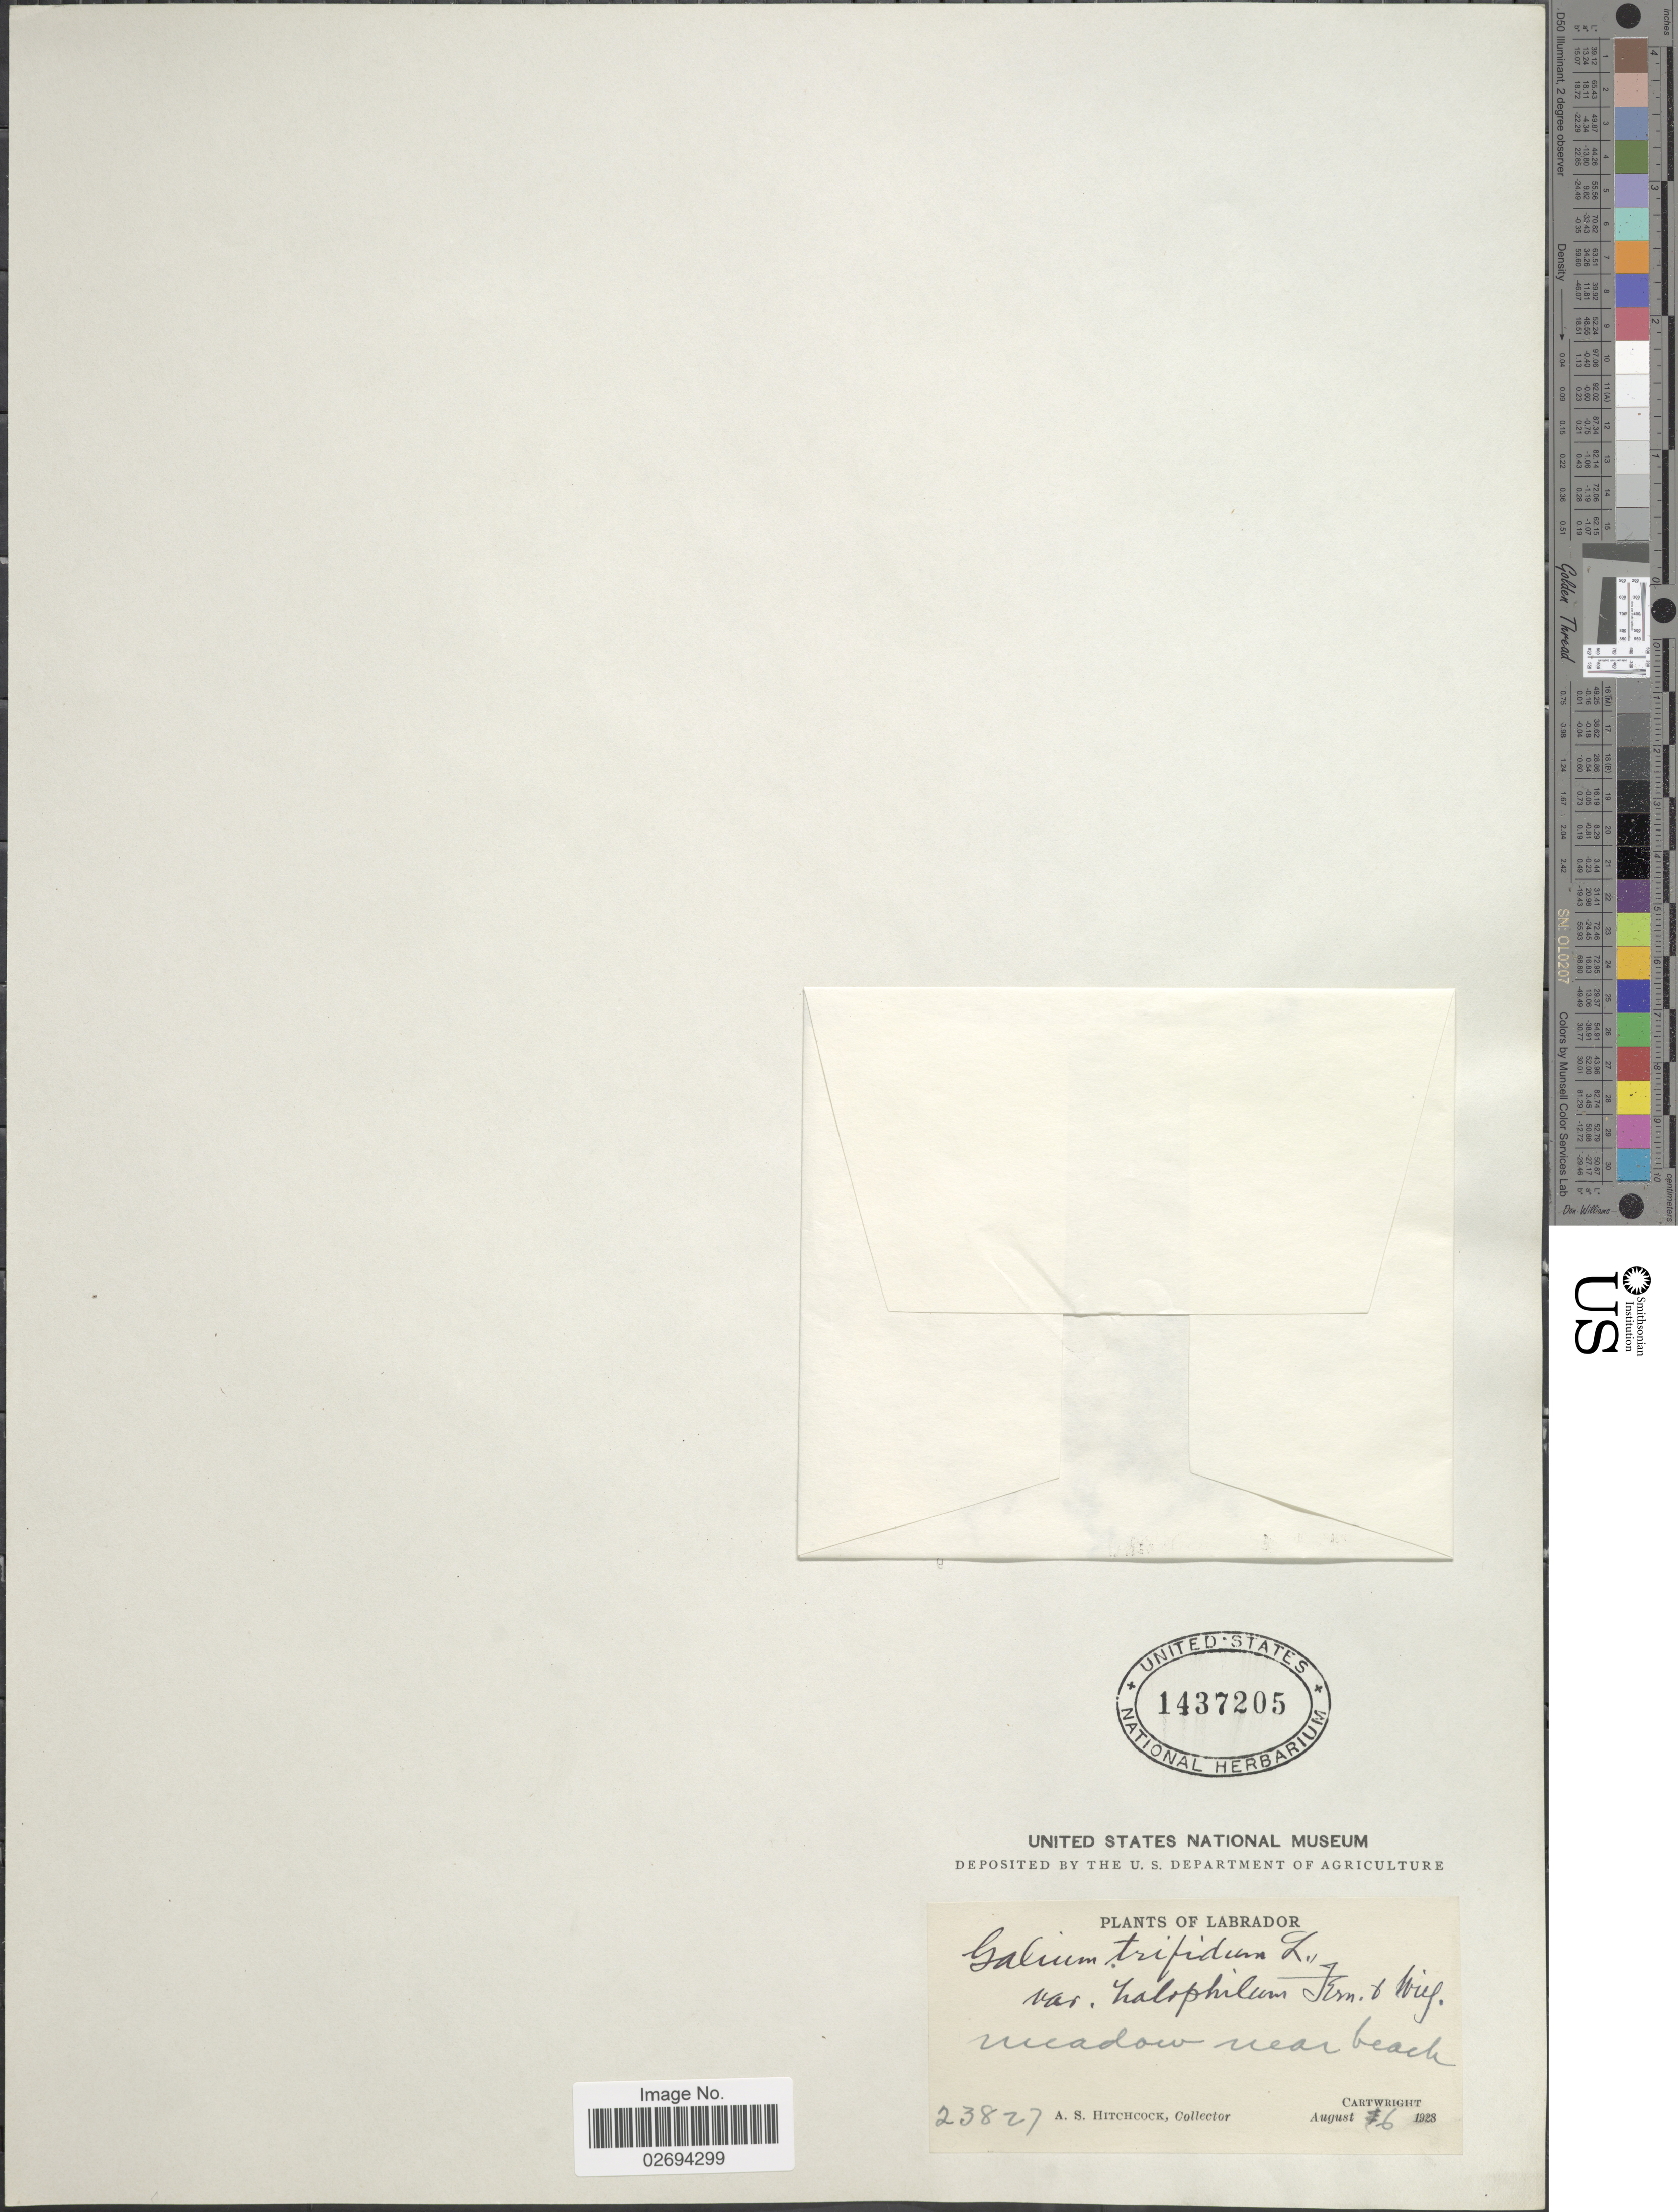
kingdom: Plantae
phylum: Tracheophyta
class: Magnoliopsida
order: Gentianales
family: Rubiaceae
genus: Galium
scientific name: Galium trifidum var. halophilum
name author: Fernald & Wiegand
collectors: A. S. Hitchcock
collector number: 23827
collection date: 1928-08-06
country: Canada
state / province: Newfoundland and Labrador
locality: Labrador. Meadow near beach. Cartwright.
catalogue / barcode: US 1437205